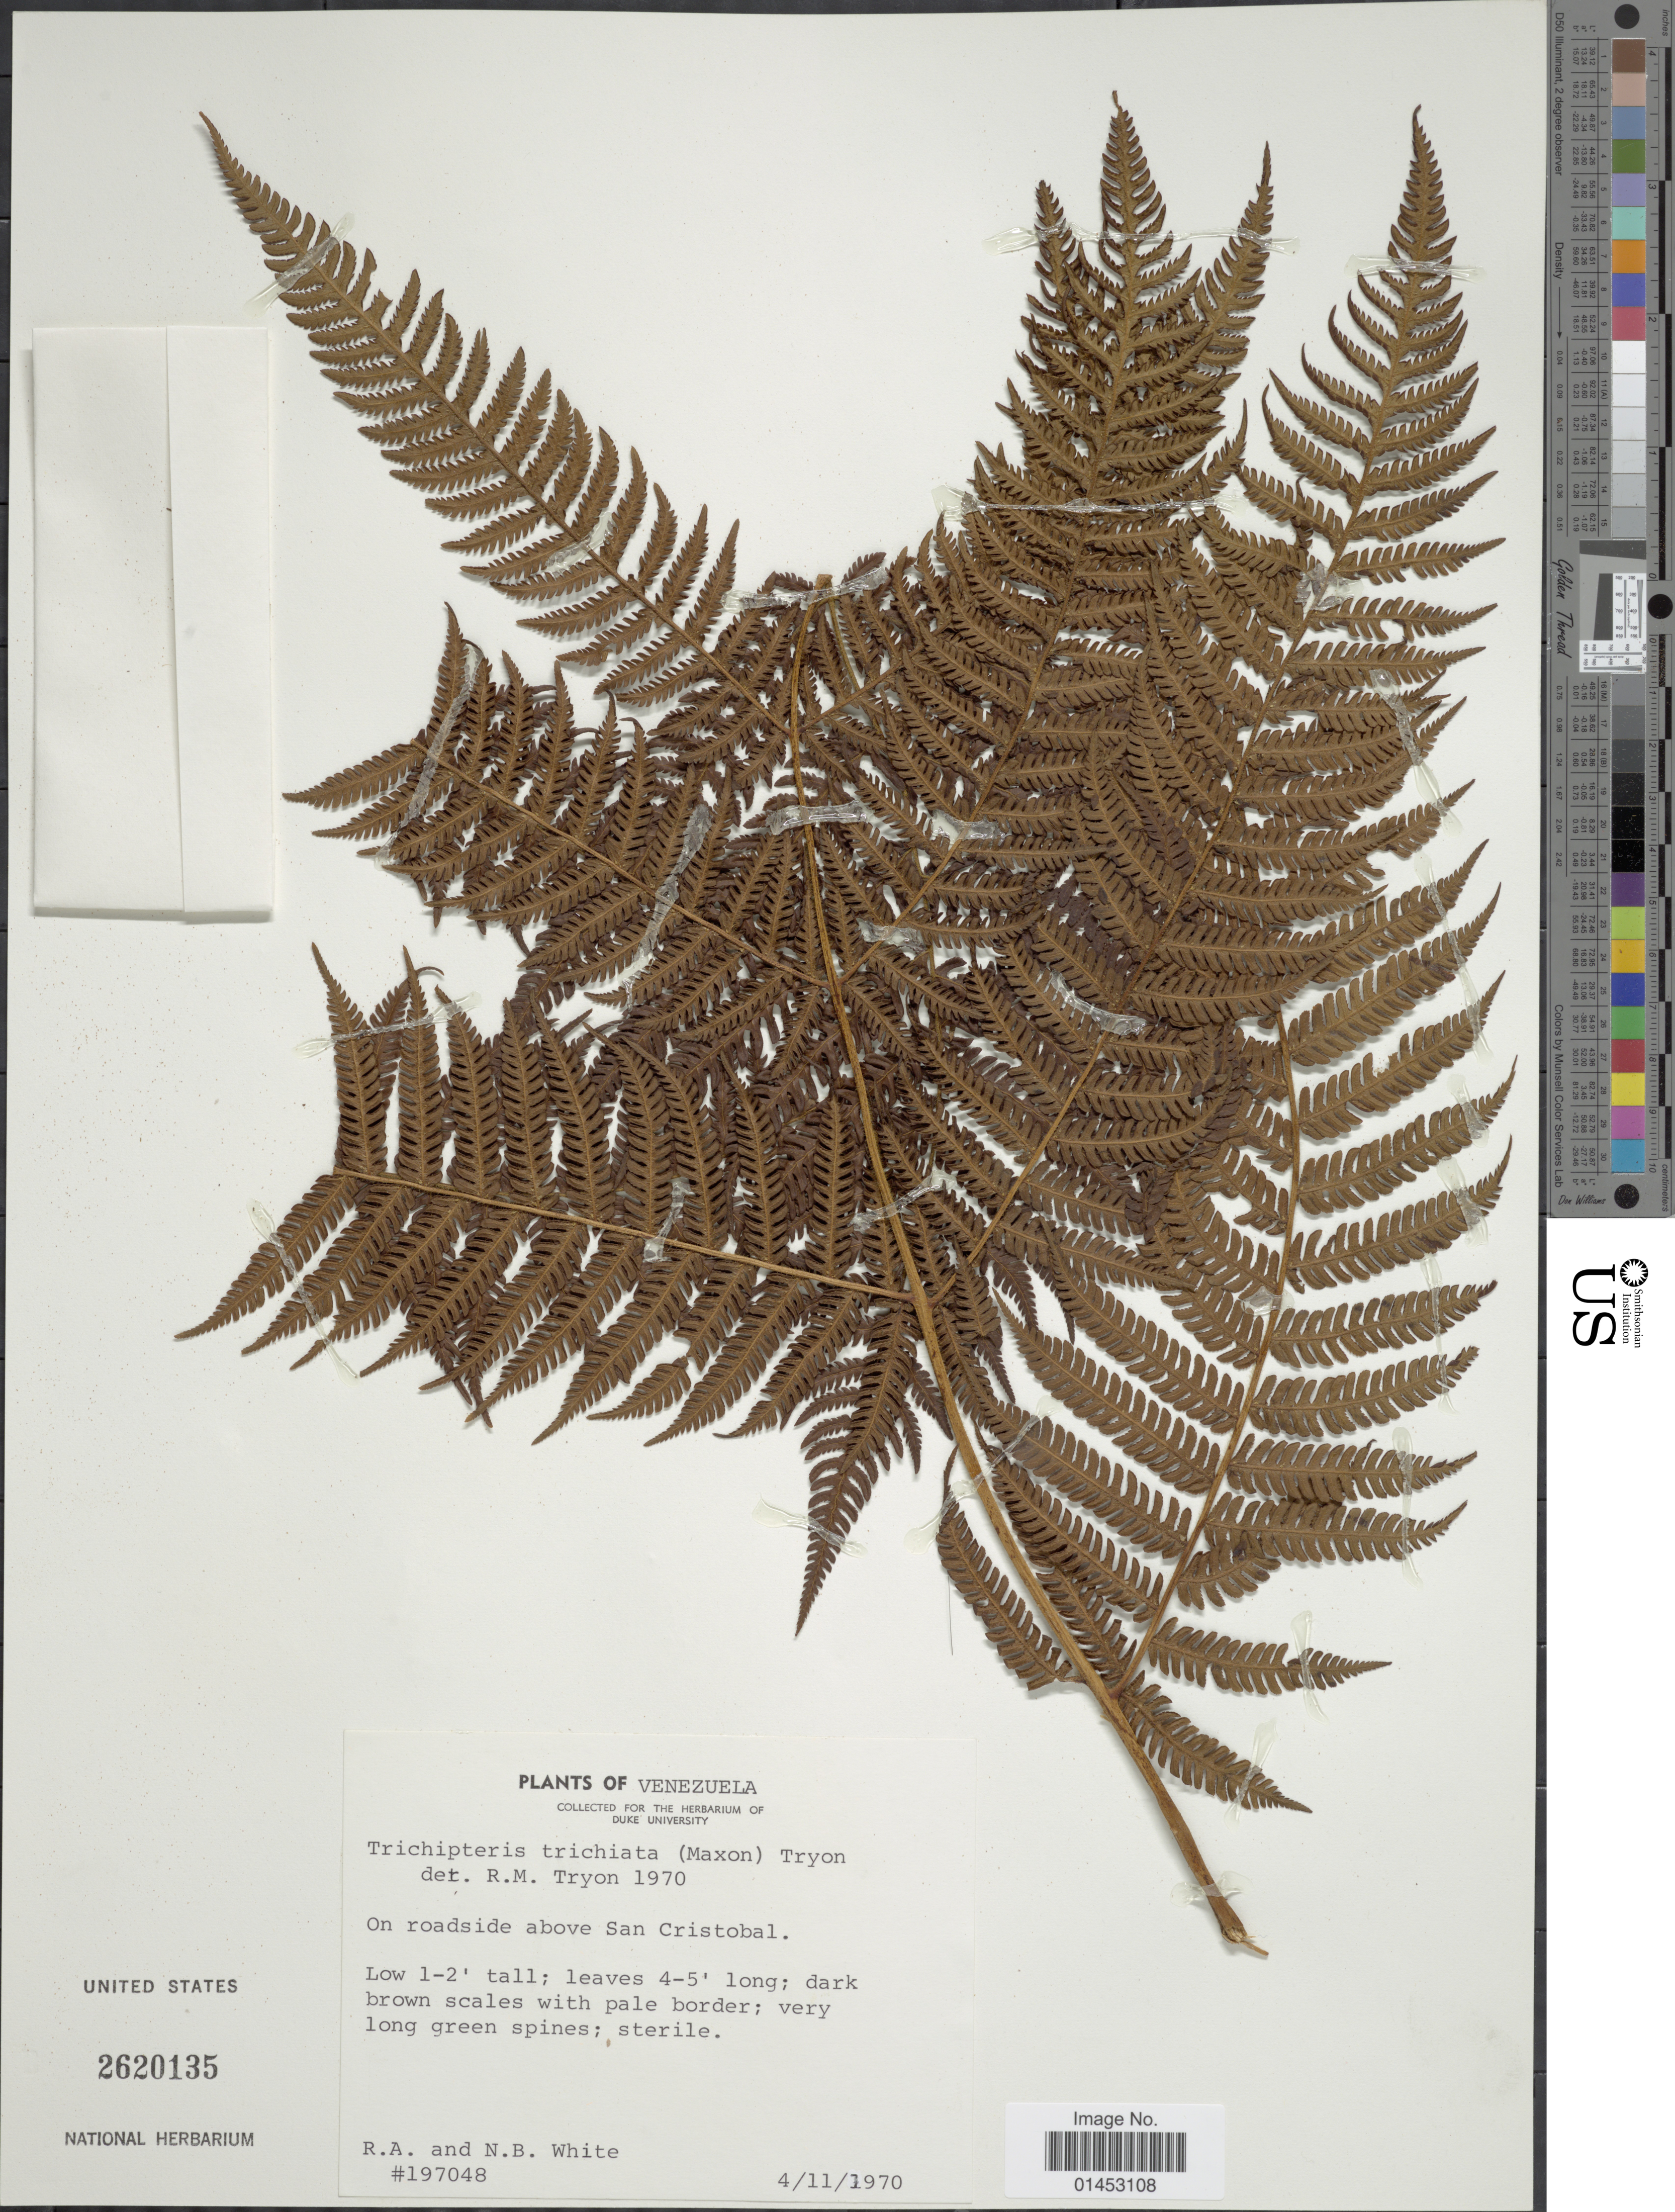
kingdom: Plantae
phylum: Tracheophyta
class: Polypodiopsida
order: Cyatheales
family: Cyatheaceae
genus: Cyathea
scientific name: Cyathea trichiata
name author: (Maxon) Domin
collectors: R. A. White & N. White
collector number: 197048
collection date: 1970-11-04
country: Venezuela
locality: On roadside above San Cristobal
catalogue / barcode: US 2620135